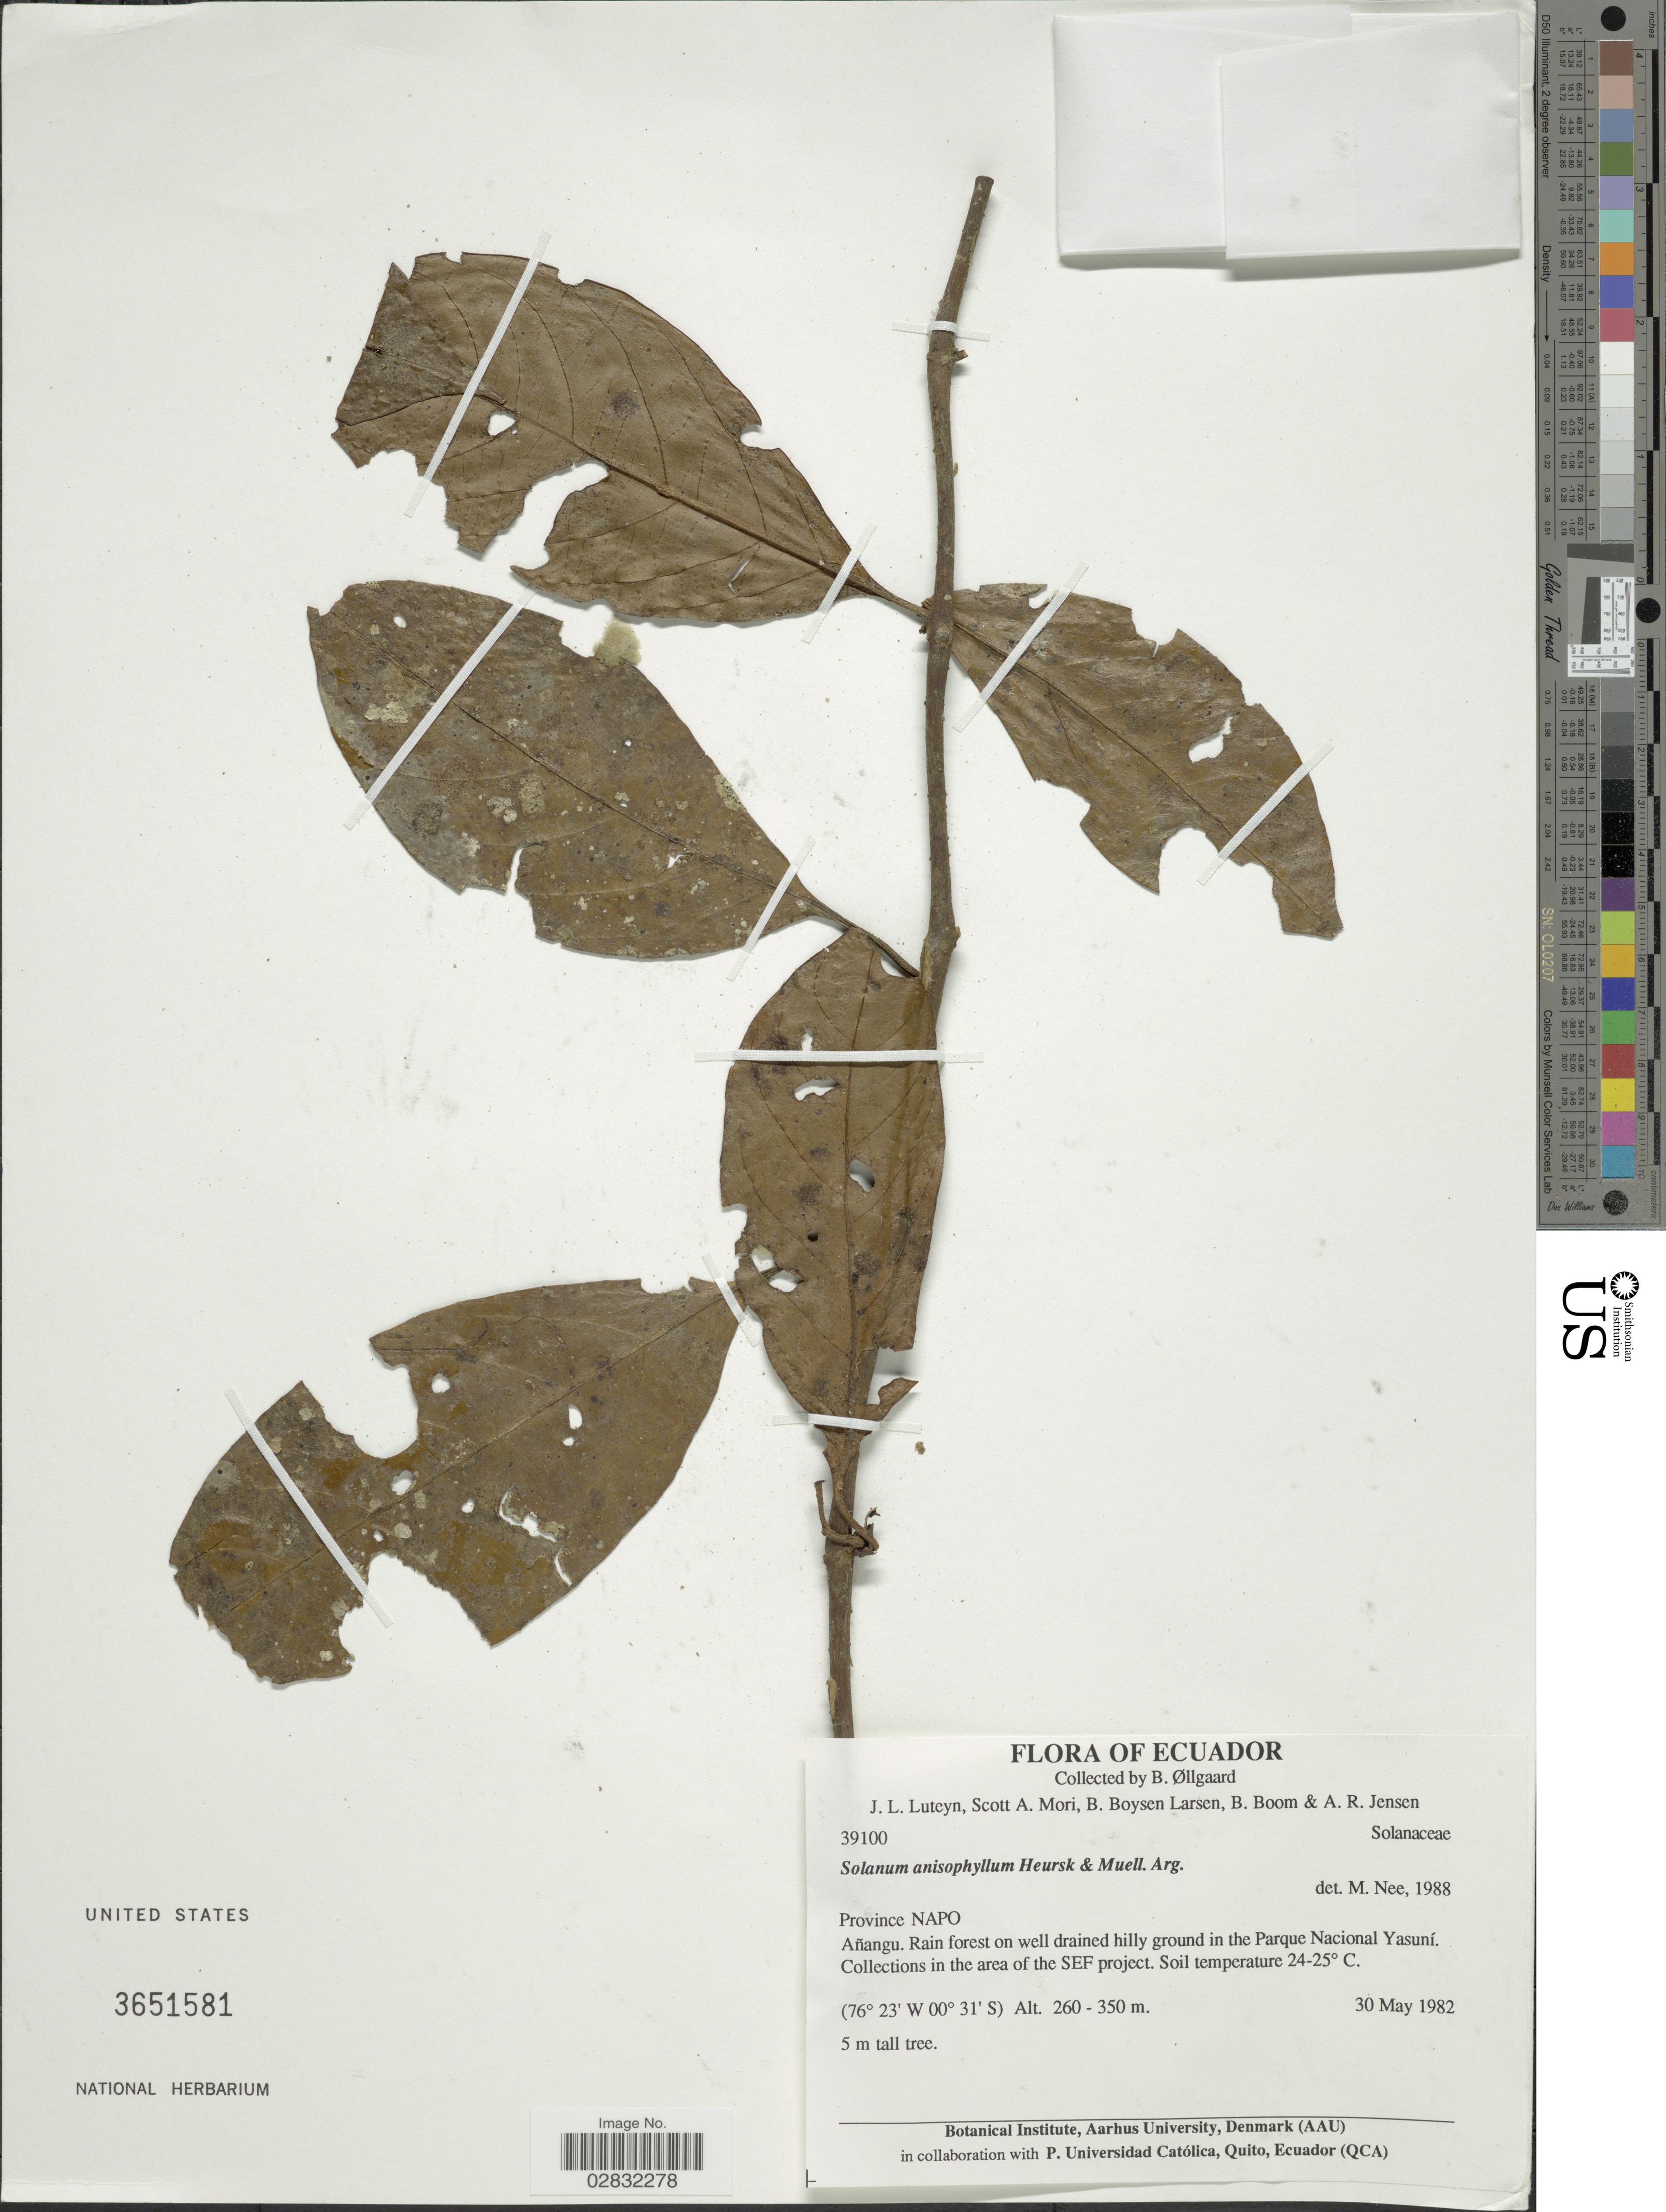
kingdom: Plantae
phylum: Tracheophyta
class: Magnoliopsida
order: Solanales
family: Solanaceae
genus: Solanum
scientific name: Solanum anisophyllum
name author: Elmer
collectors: B. Øllgaard, J. L. Luteyn, S. Mori, B. Boysen Larsen & et al.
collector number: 39100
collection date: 1982-05-30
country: Ecuador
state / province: Napo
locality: Province Napo, Añangu, Rain forest on well drained hilly ground in the Parque Nacional Yasuní, In the area of the SEF project.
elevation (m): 260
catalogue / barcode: US 3651581